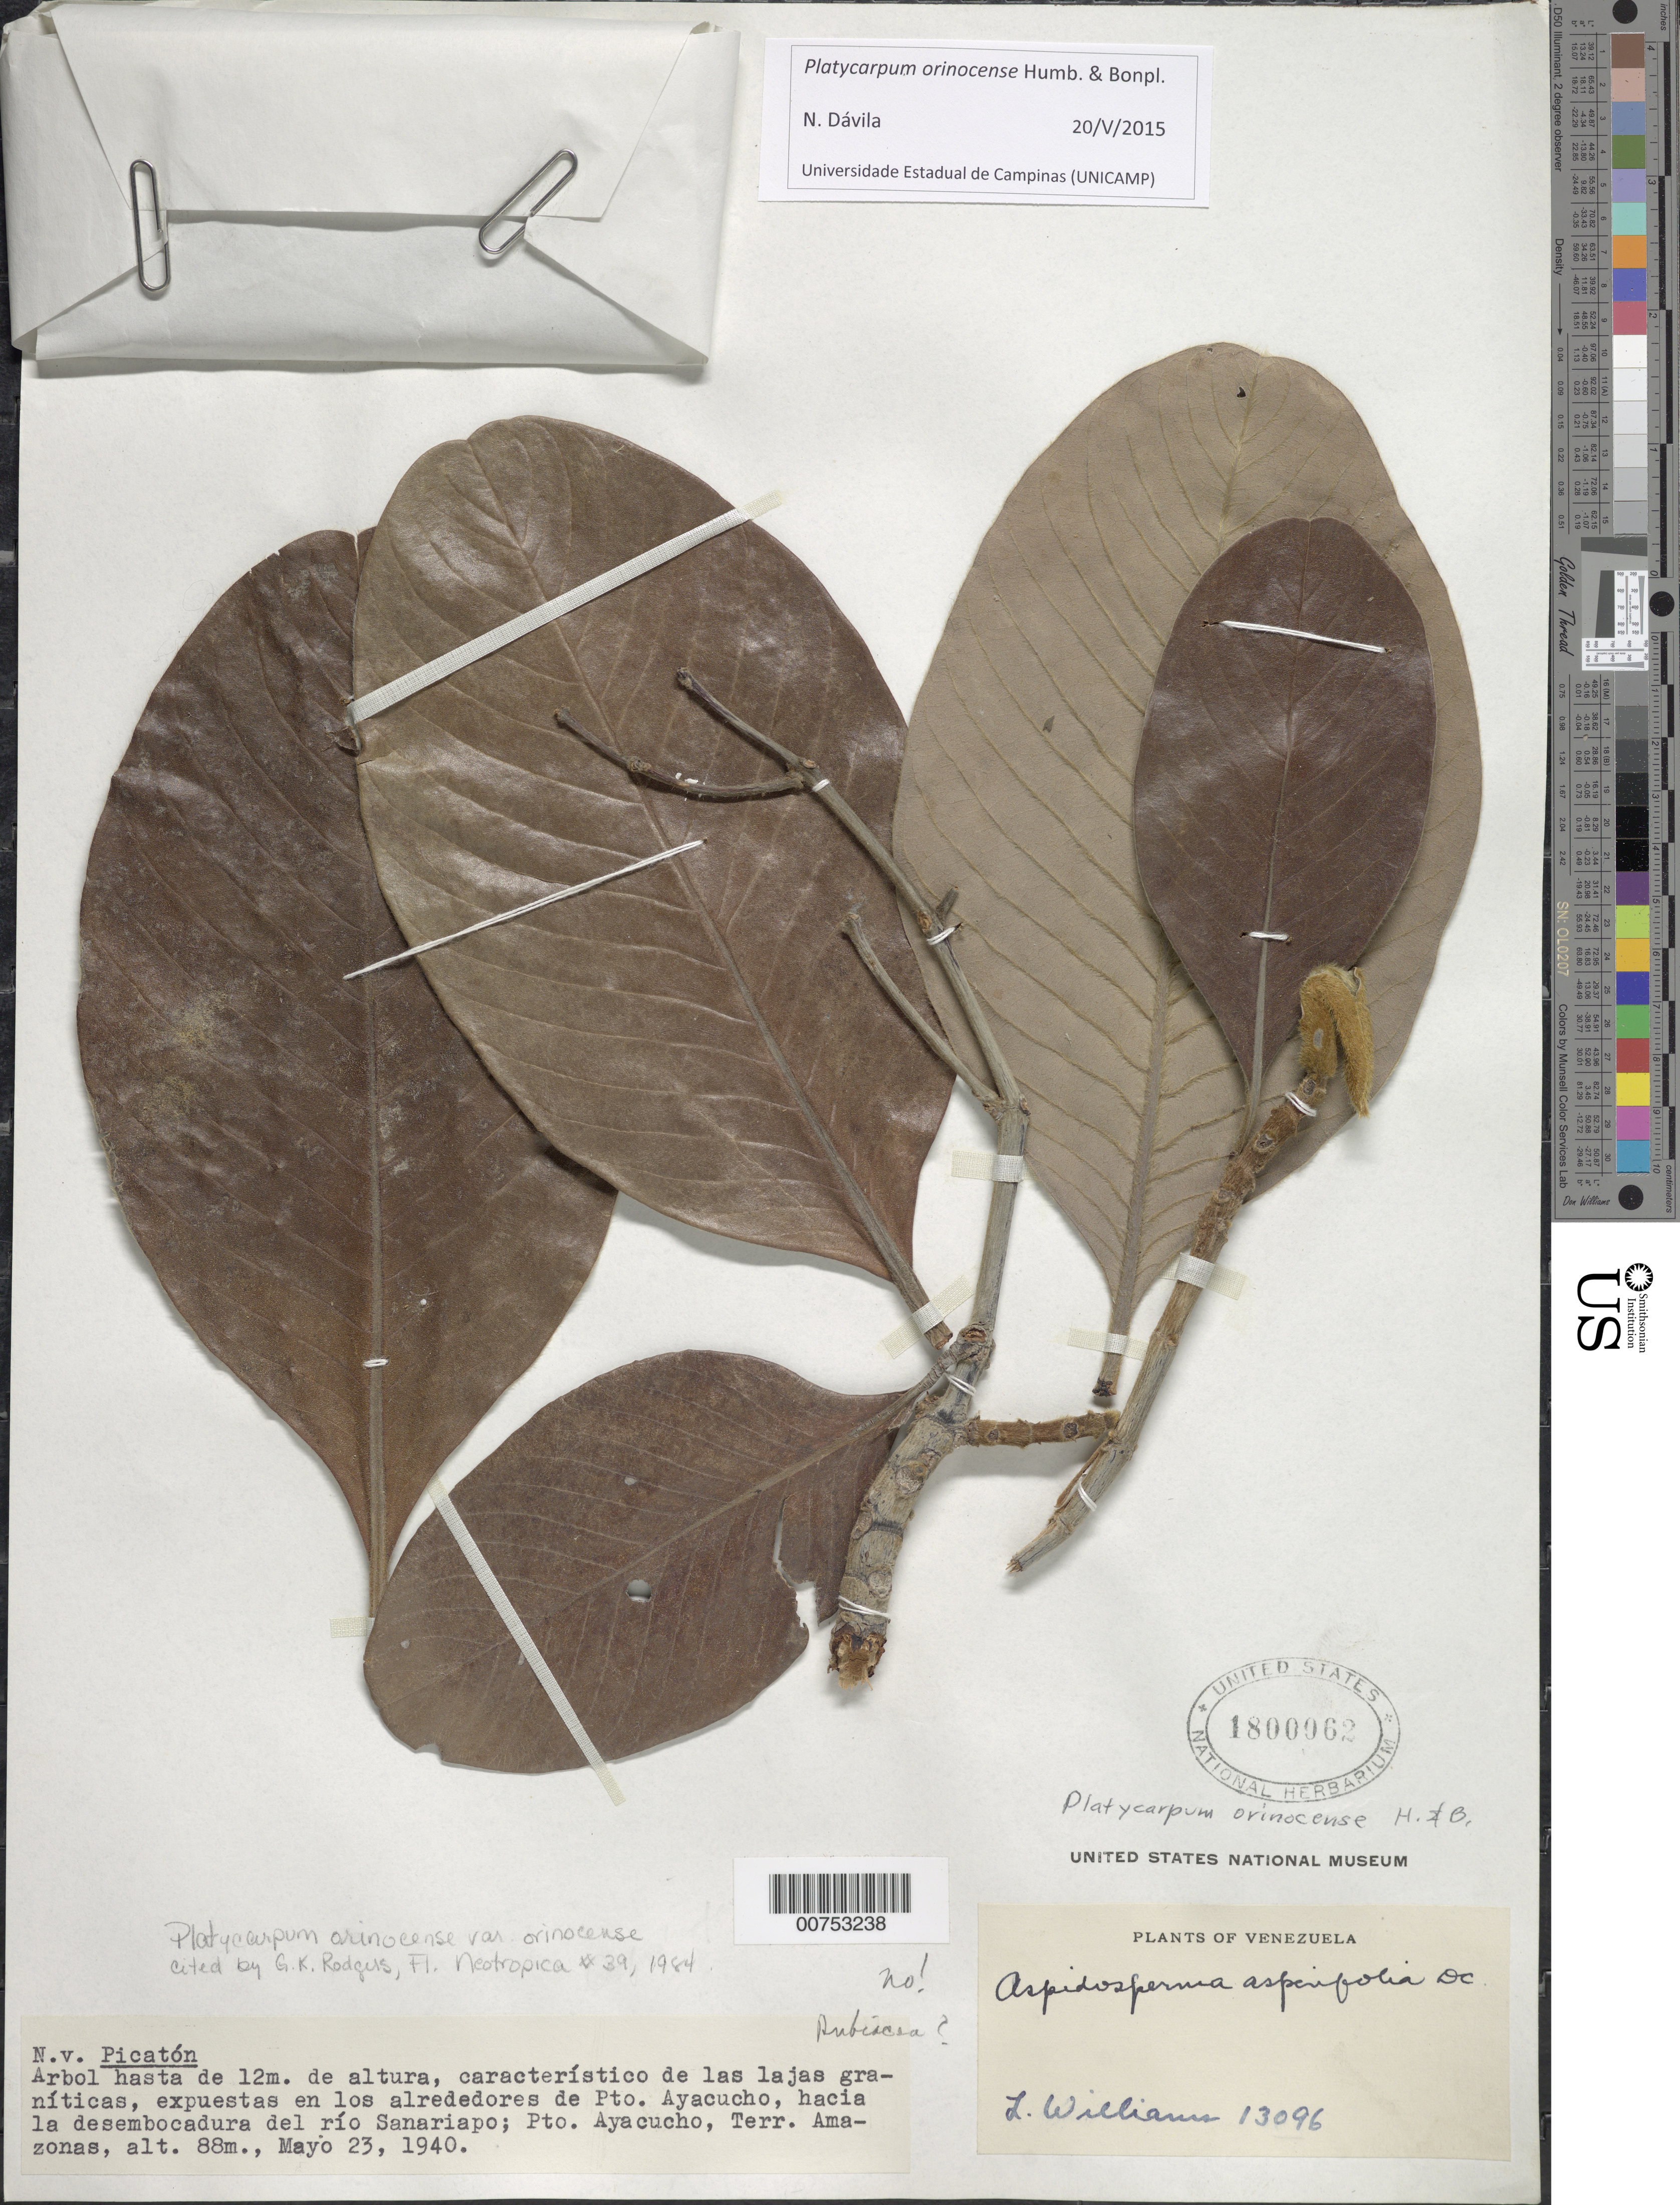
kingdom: Plantae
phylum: Tracheophyta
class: Magnoliopsida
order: Gentianales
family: Rubiaceae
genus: Platycarpum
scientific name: Platycarpum orinocense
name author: Bonpl.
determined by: Davila, N.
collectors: Ll. Williams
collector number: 13096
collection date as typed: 23-May-40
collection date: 1940-05-23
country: Venezuela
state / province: Amazonas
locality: Puerto Ayacucho hacia la boca del río Sanariapo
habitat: Caracteristico de las lajas graníticas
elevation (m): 88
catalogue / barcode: US 1800062